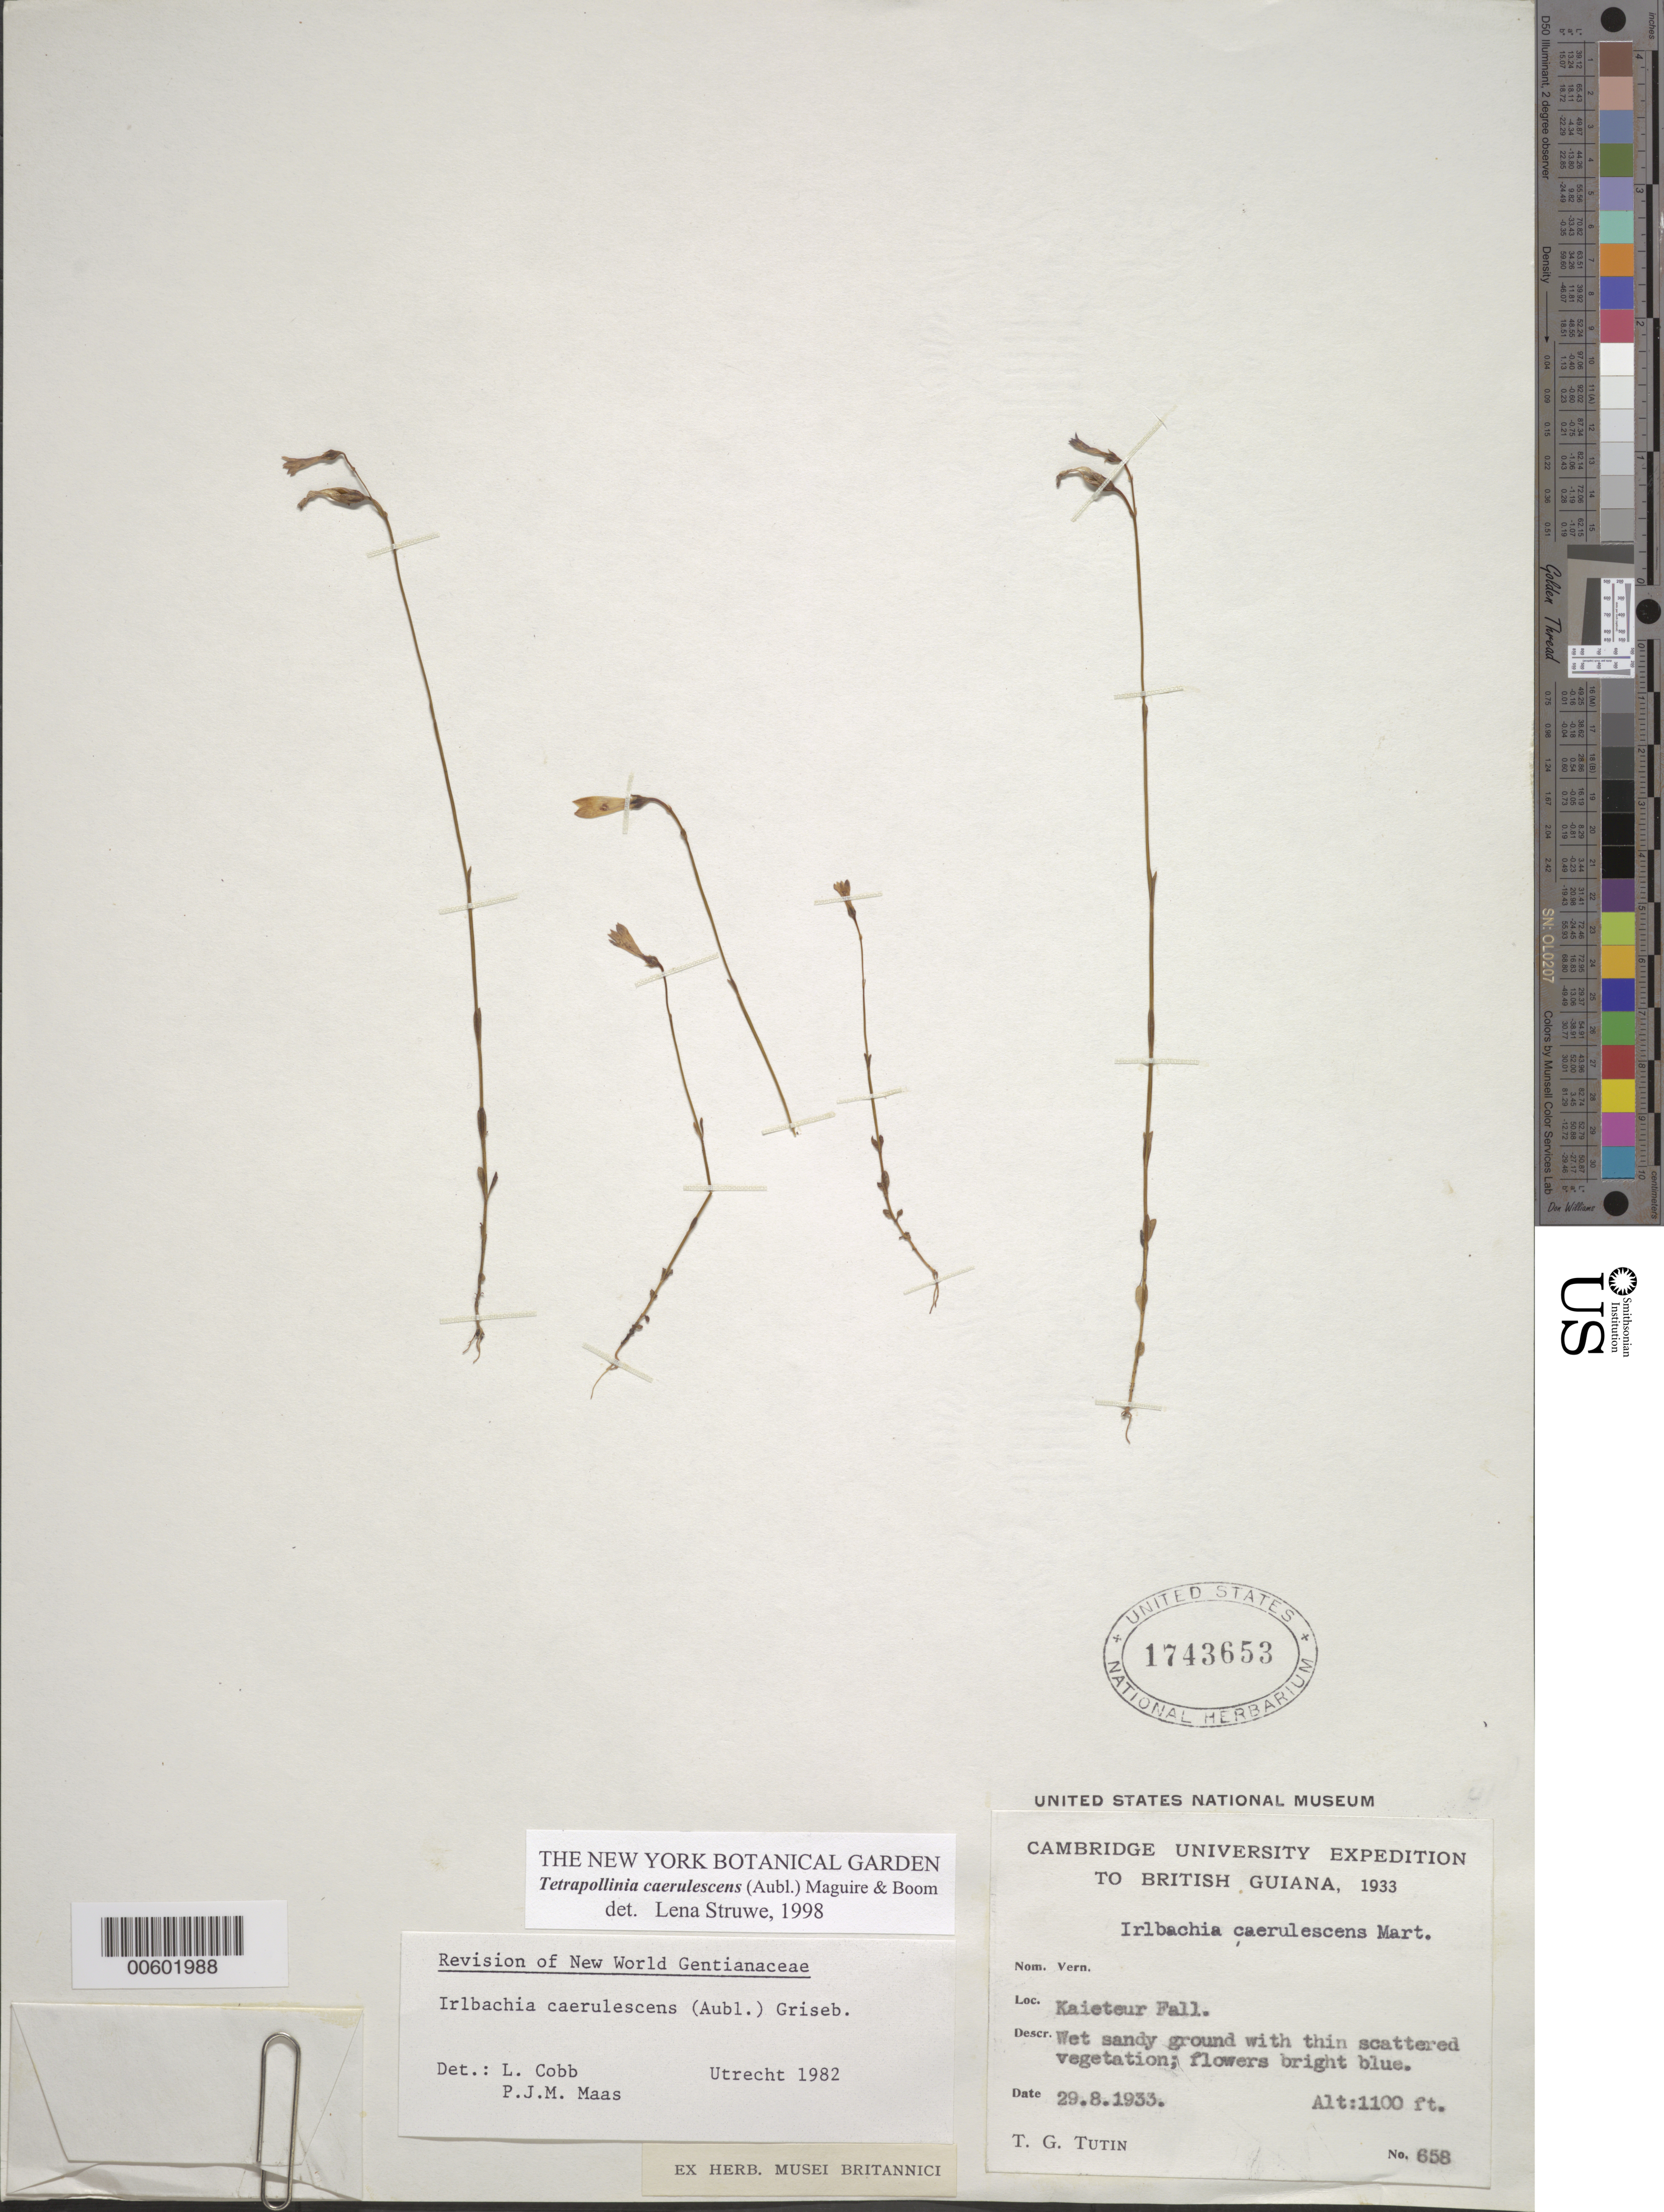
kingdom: Plantae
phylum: Tracheophyta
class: Magnoliopsida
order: Gentianales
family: Gentianaceae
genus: Tetrapollinia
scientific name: Tetrapollinia caerulescens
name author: (Aubl.) Maguire & B.M. Boom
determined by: Struwe, L.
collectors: T. G. Tutin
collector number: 658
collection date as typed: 29-Aug-33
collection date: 1933-08-29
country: Guyana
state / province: Potaro-Siparuni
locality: Kaieteur Falls, Potaro R.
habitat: Wet sandy ground with thin scattered vegetation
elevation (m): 335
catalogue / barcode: US 1743653